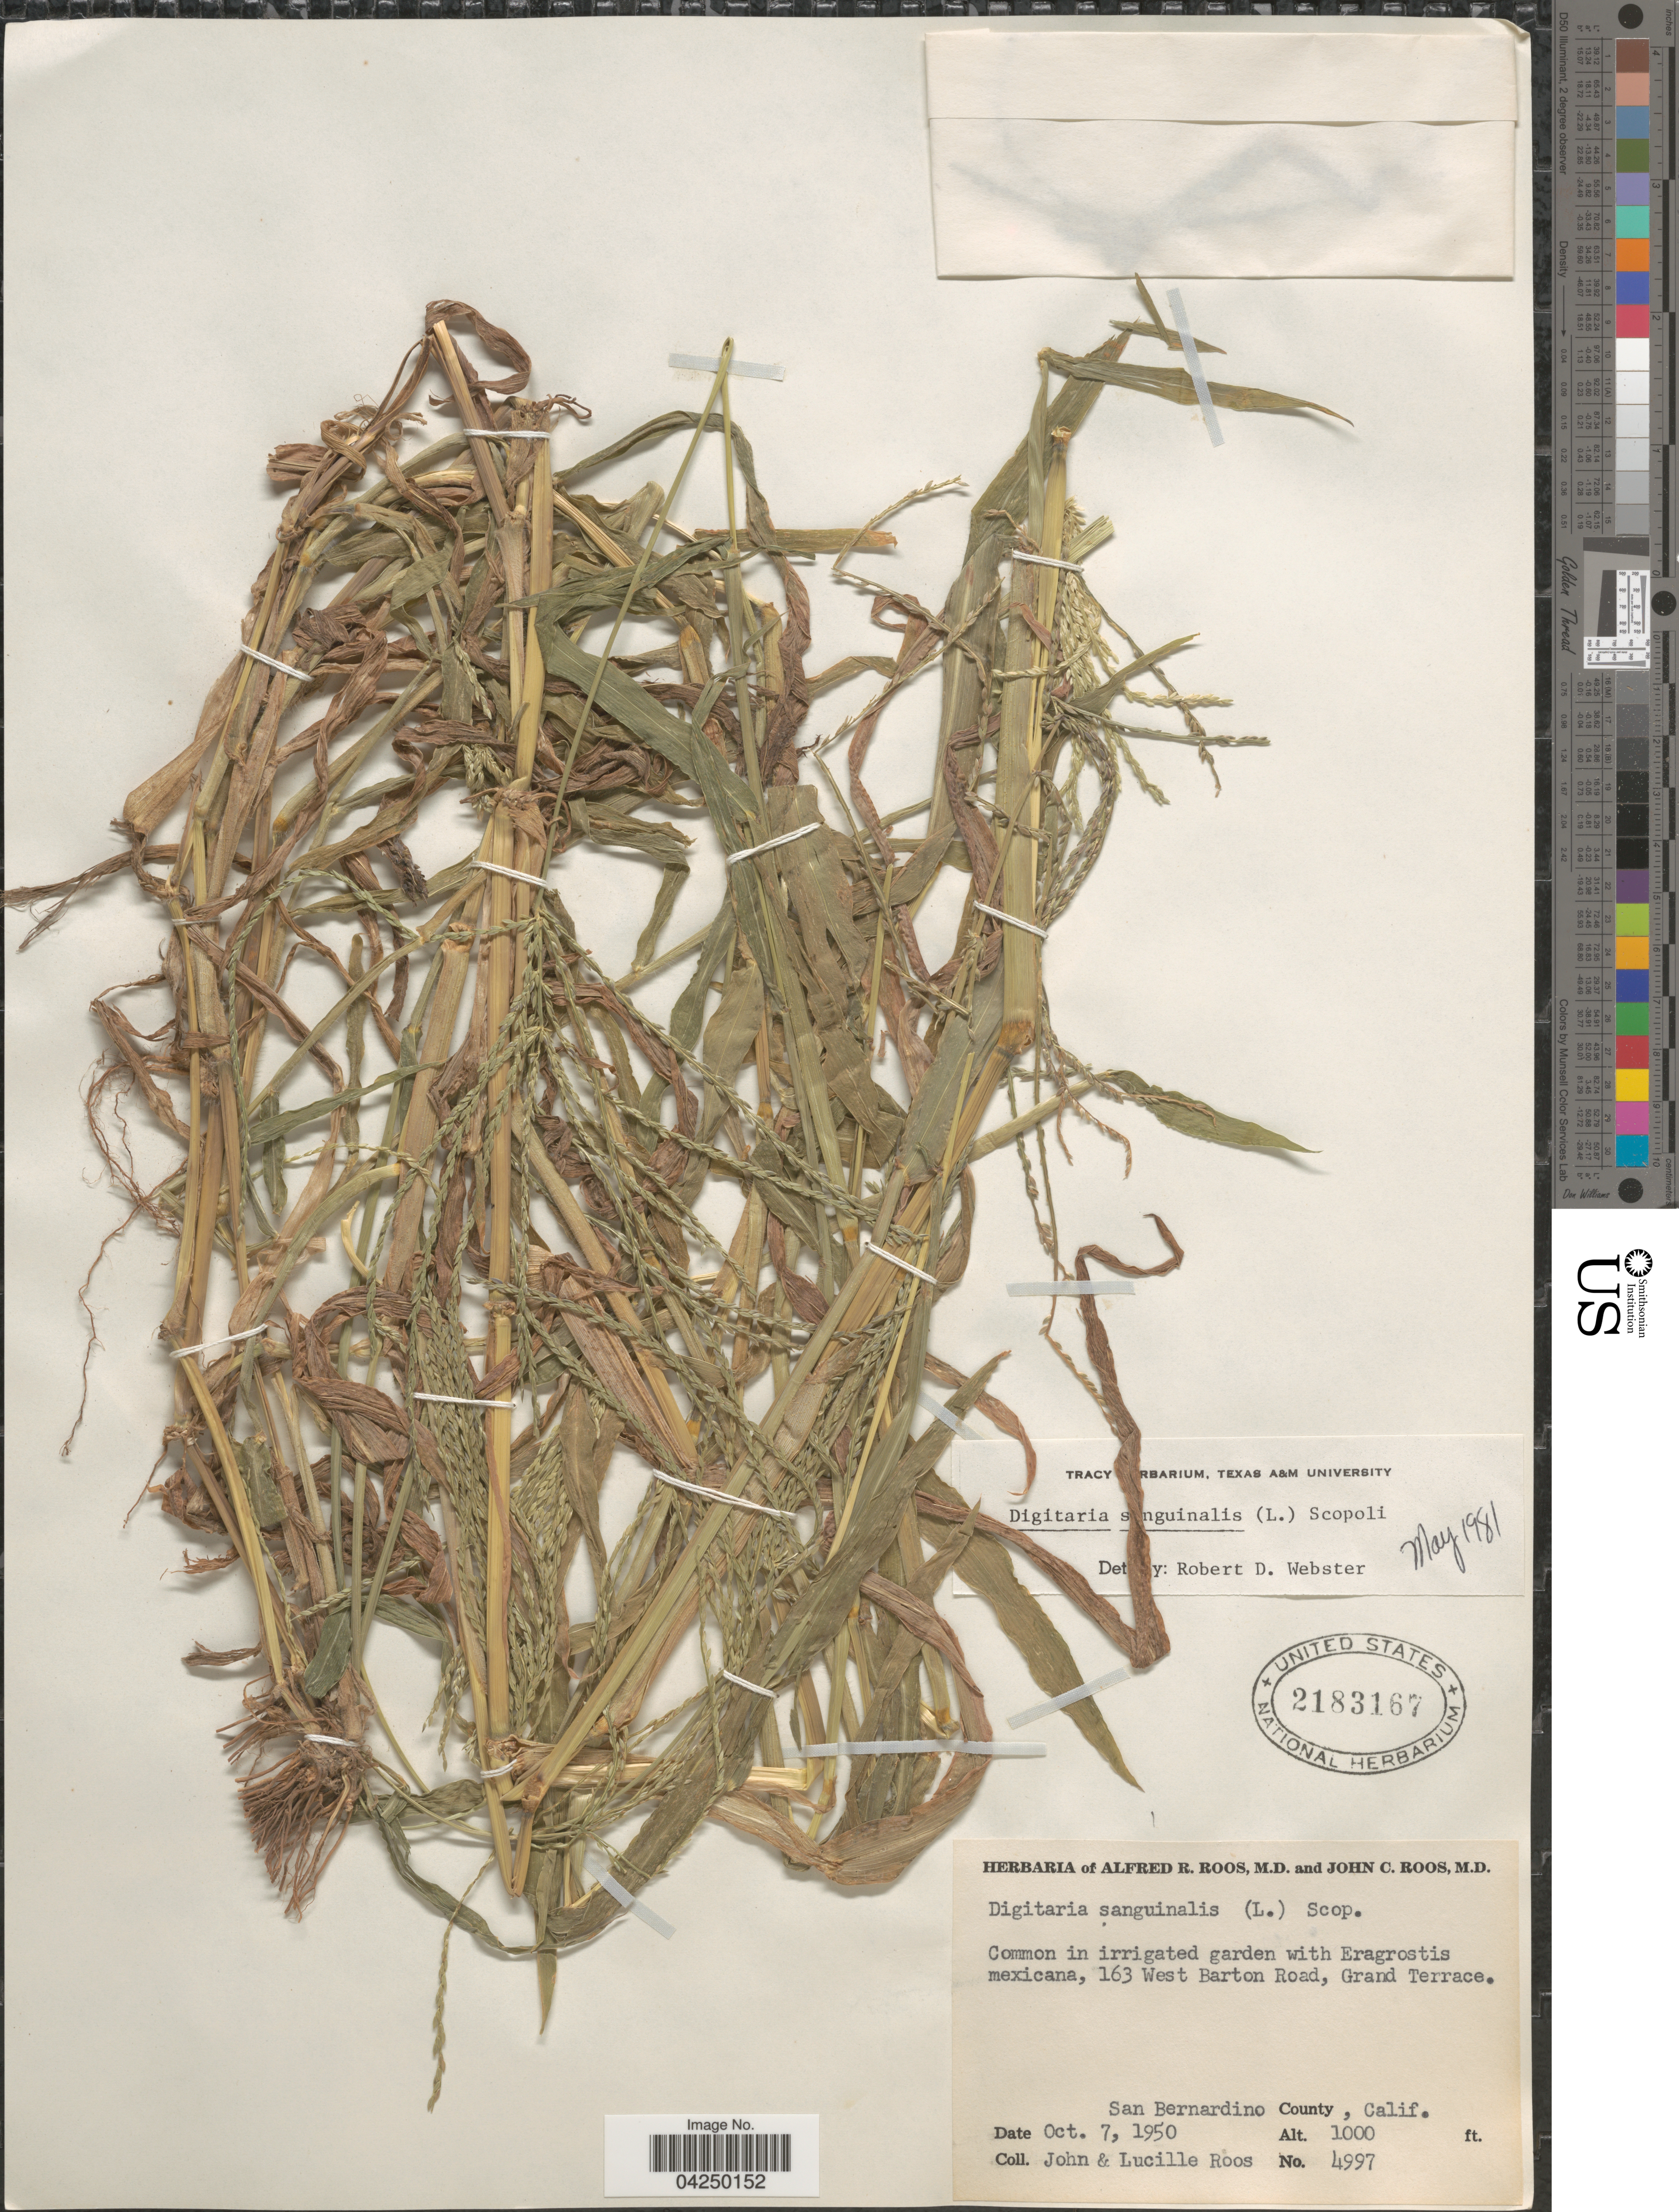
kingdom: Plantae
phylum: Tracheophyta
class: Liliopsida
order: Poales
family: Poaceae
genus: Digitaria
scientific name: Digitaria sanguinalis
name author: (L.) Scop.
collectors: J. C. Roos & L. Roos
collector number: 4997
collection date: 1950-10-07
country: United States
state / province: California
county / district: San Bernardino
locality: Common in irrigated garden with Eragrostis mexicana, 163 West Barton Road, Grand Terrace. [unsure placement] San Bernardino County.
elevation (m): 305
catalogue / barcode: US 2183167